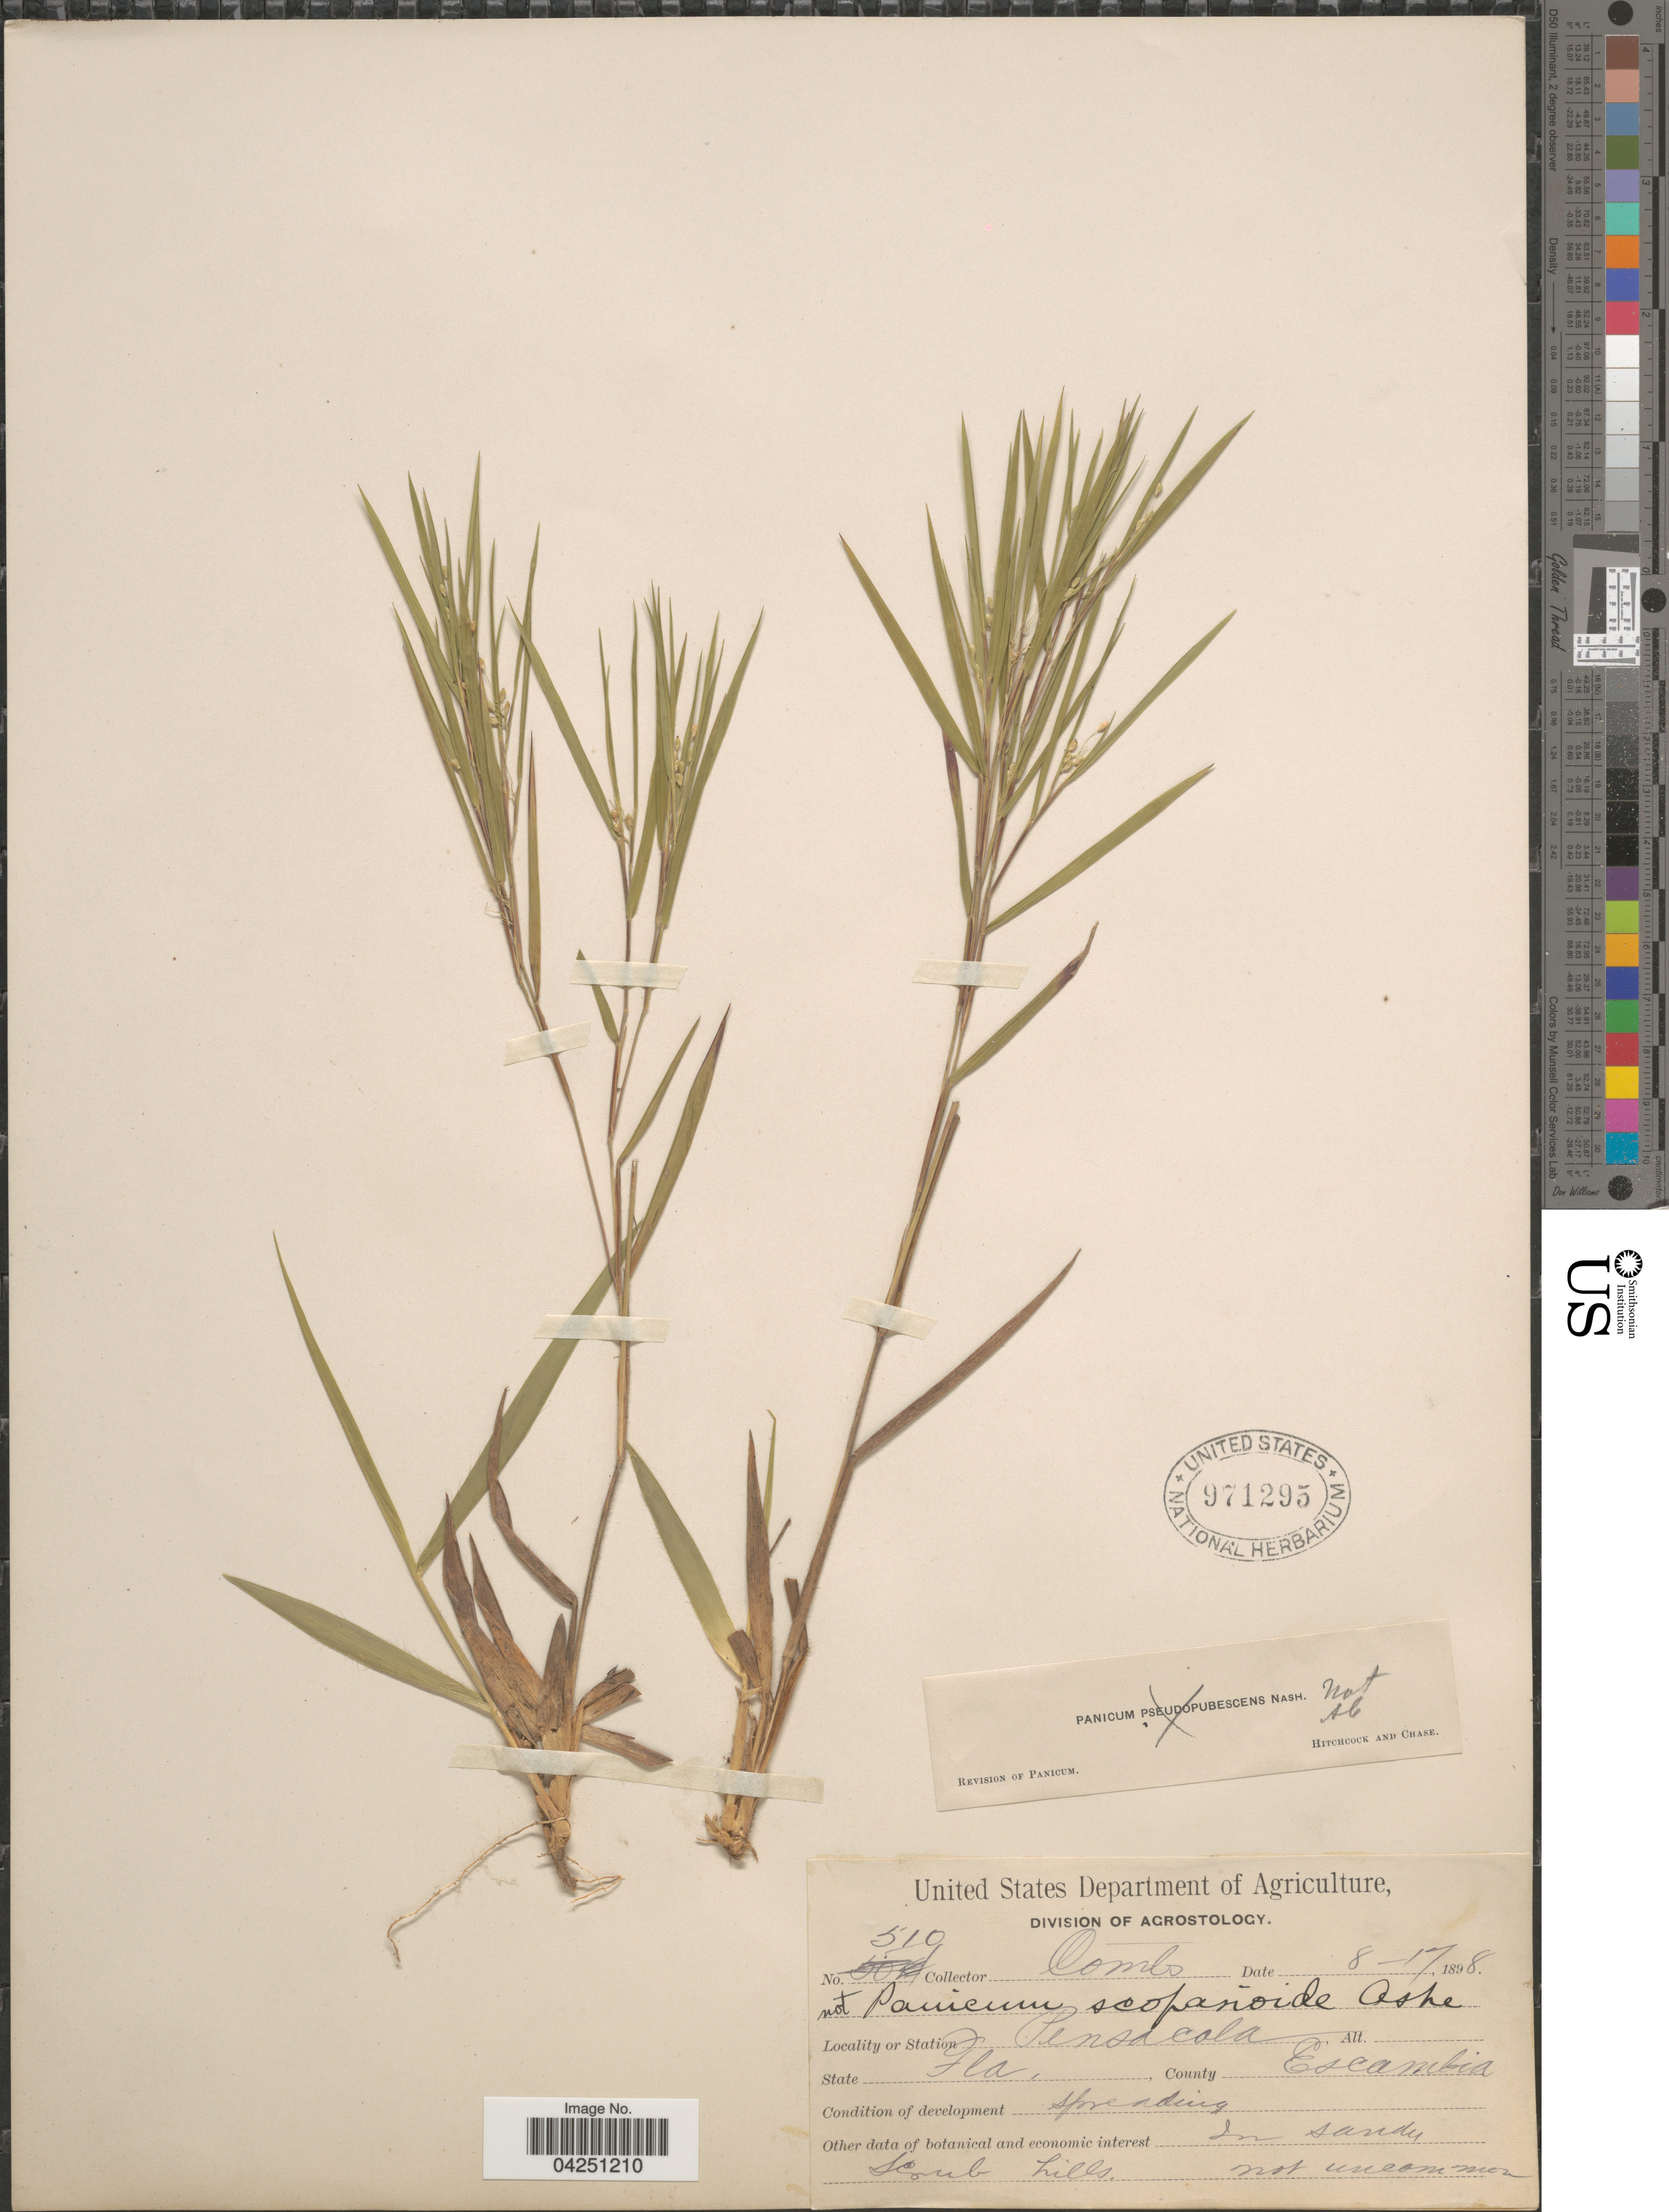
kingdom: Plantae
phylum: Tracheophyta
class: Liliopsida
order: Poales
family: Poaceae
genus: Dichanthelium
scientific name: Dichanthelium acuminatum var. acuminatum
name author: (Sw.) Gould & C.A. Clark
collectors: -. Combs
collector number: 510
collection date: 1898-08-17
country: United States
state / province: Florida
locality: Station Pensacola. County Escambia.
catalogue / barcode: US 971295